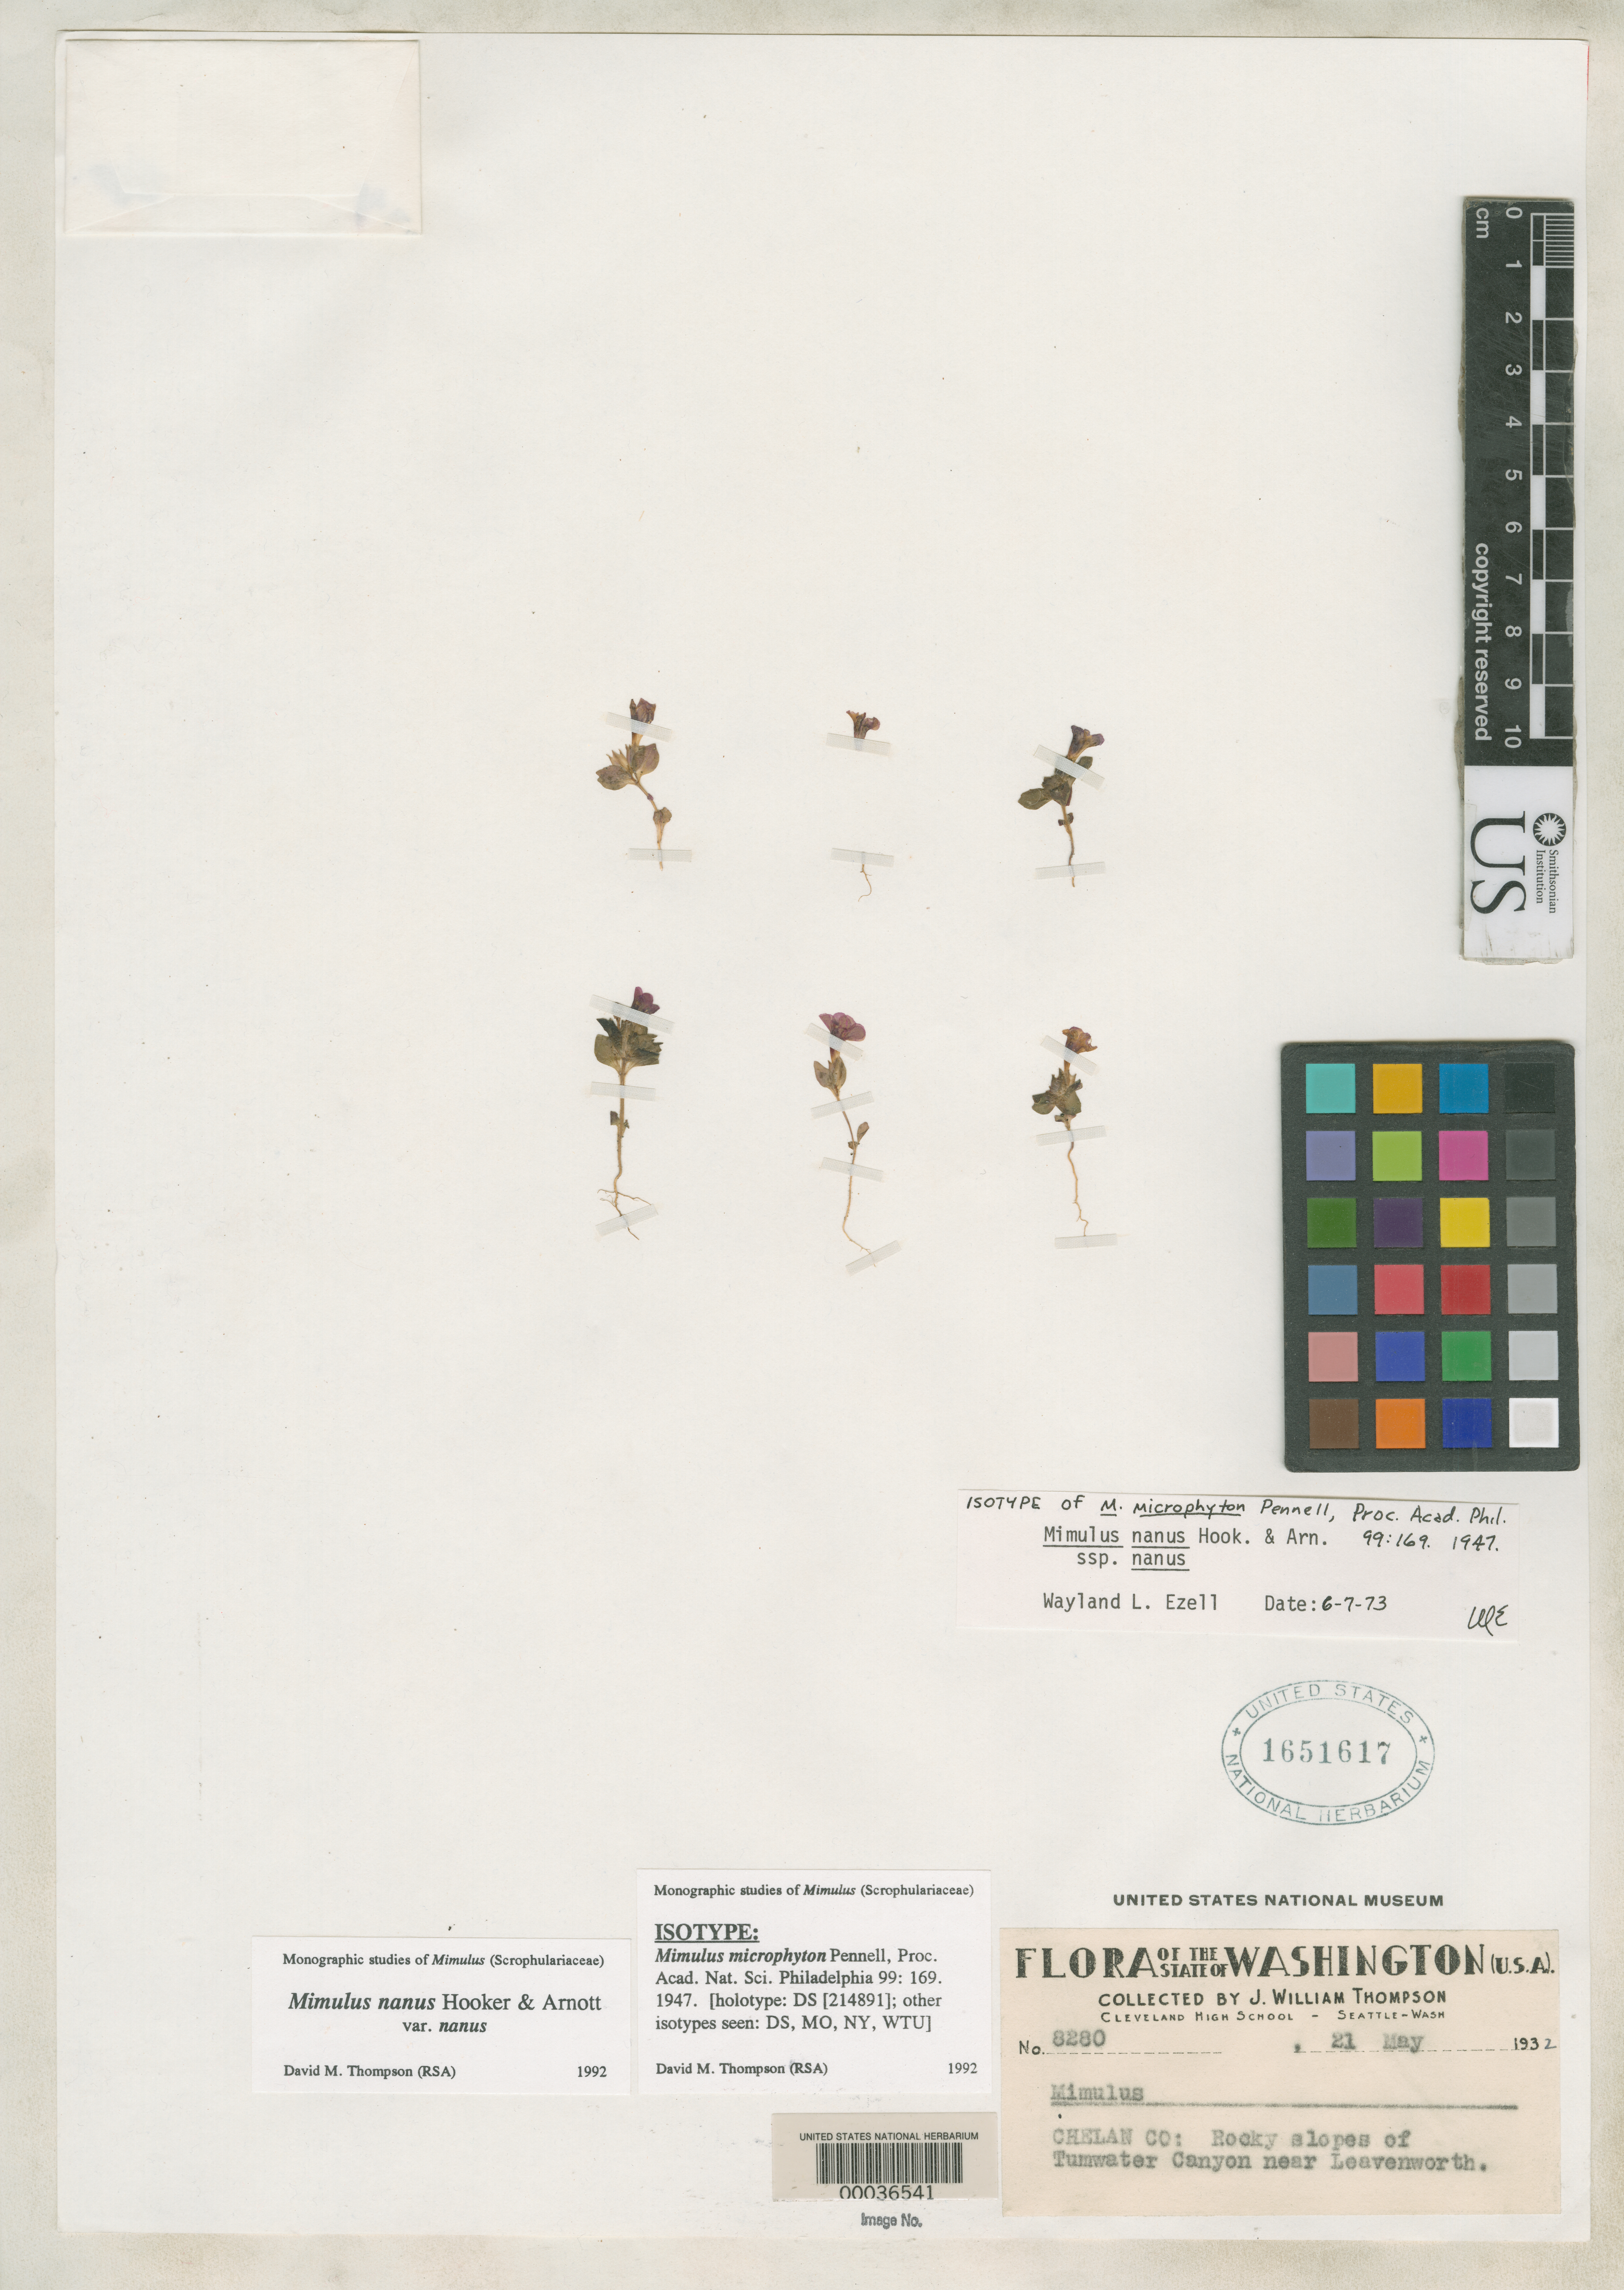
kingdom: Plantae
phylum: Tracheophyta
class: Magnoliopsida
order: Lamiales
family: Phrymaceae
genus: Mimulus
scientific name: Mimulus microphyton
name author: Pennell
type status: Isotype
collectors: J. W. Thompson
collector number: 8280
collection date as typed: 21 May 1932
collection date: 1932-05-21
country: United States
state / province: Washington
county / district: Chelan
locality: Tumwater Canyon near Leavenworth.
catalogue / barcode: US 1651617